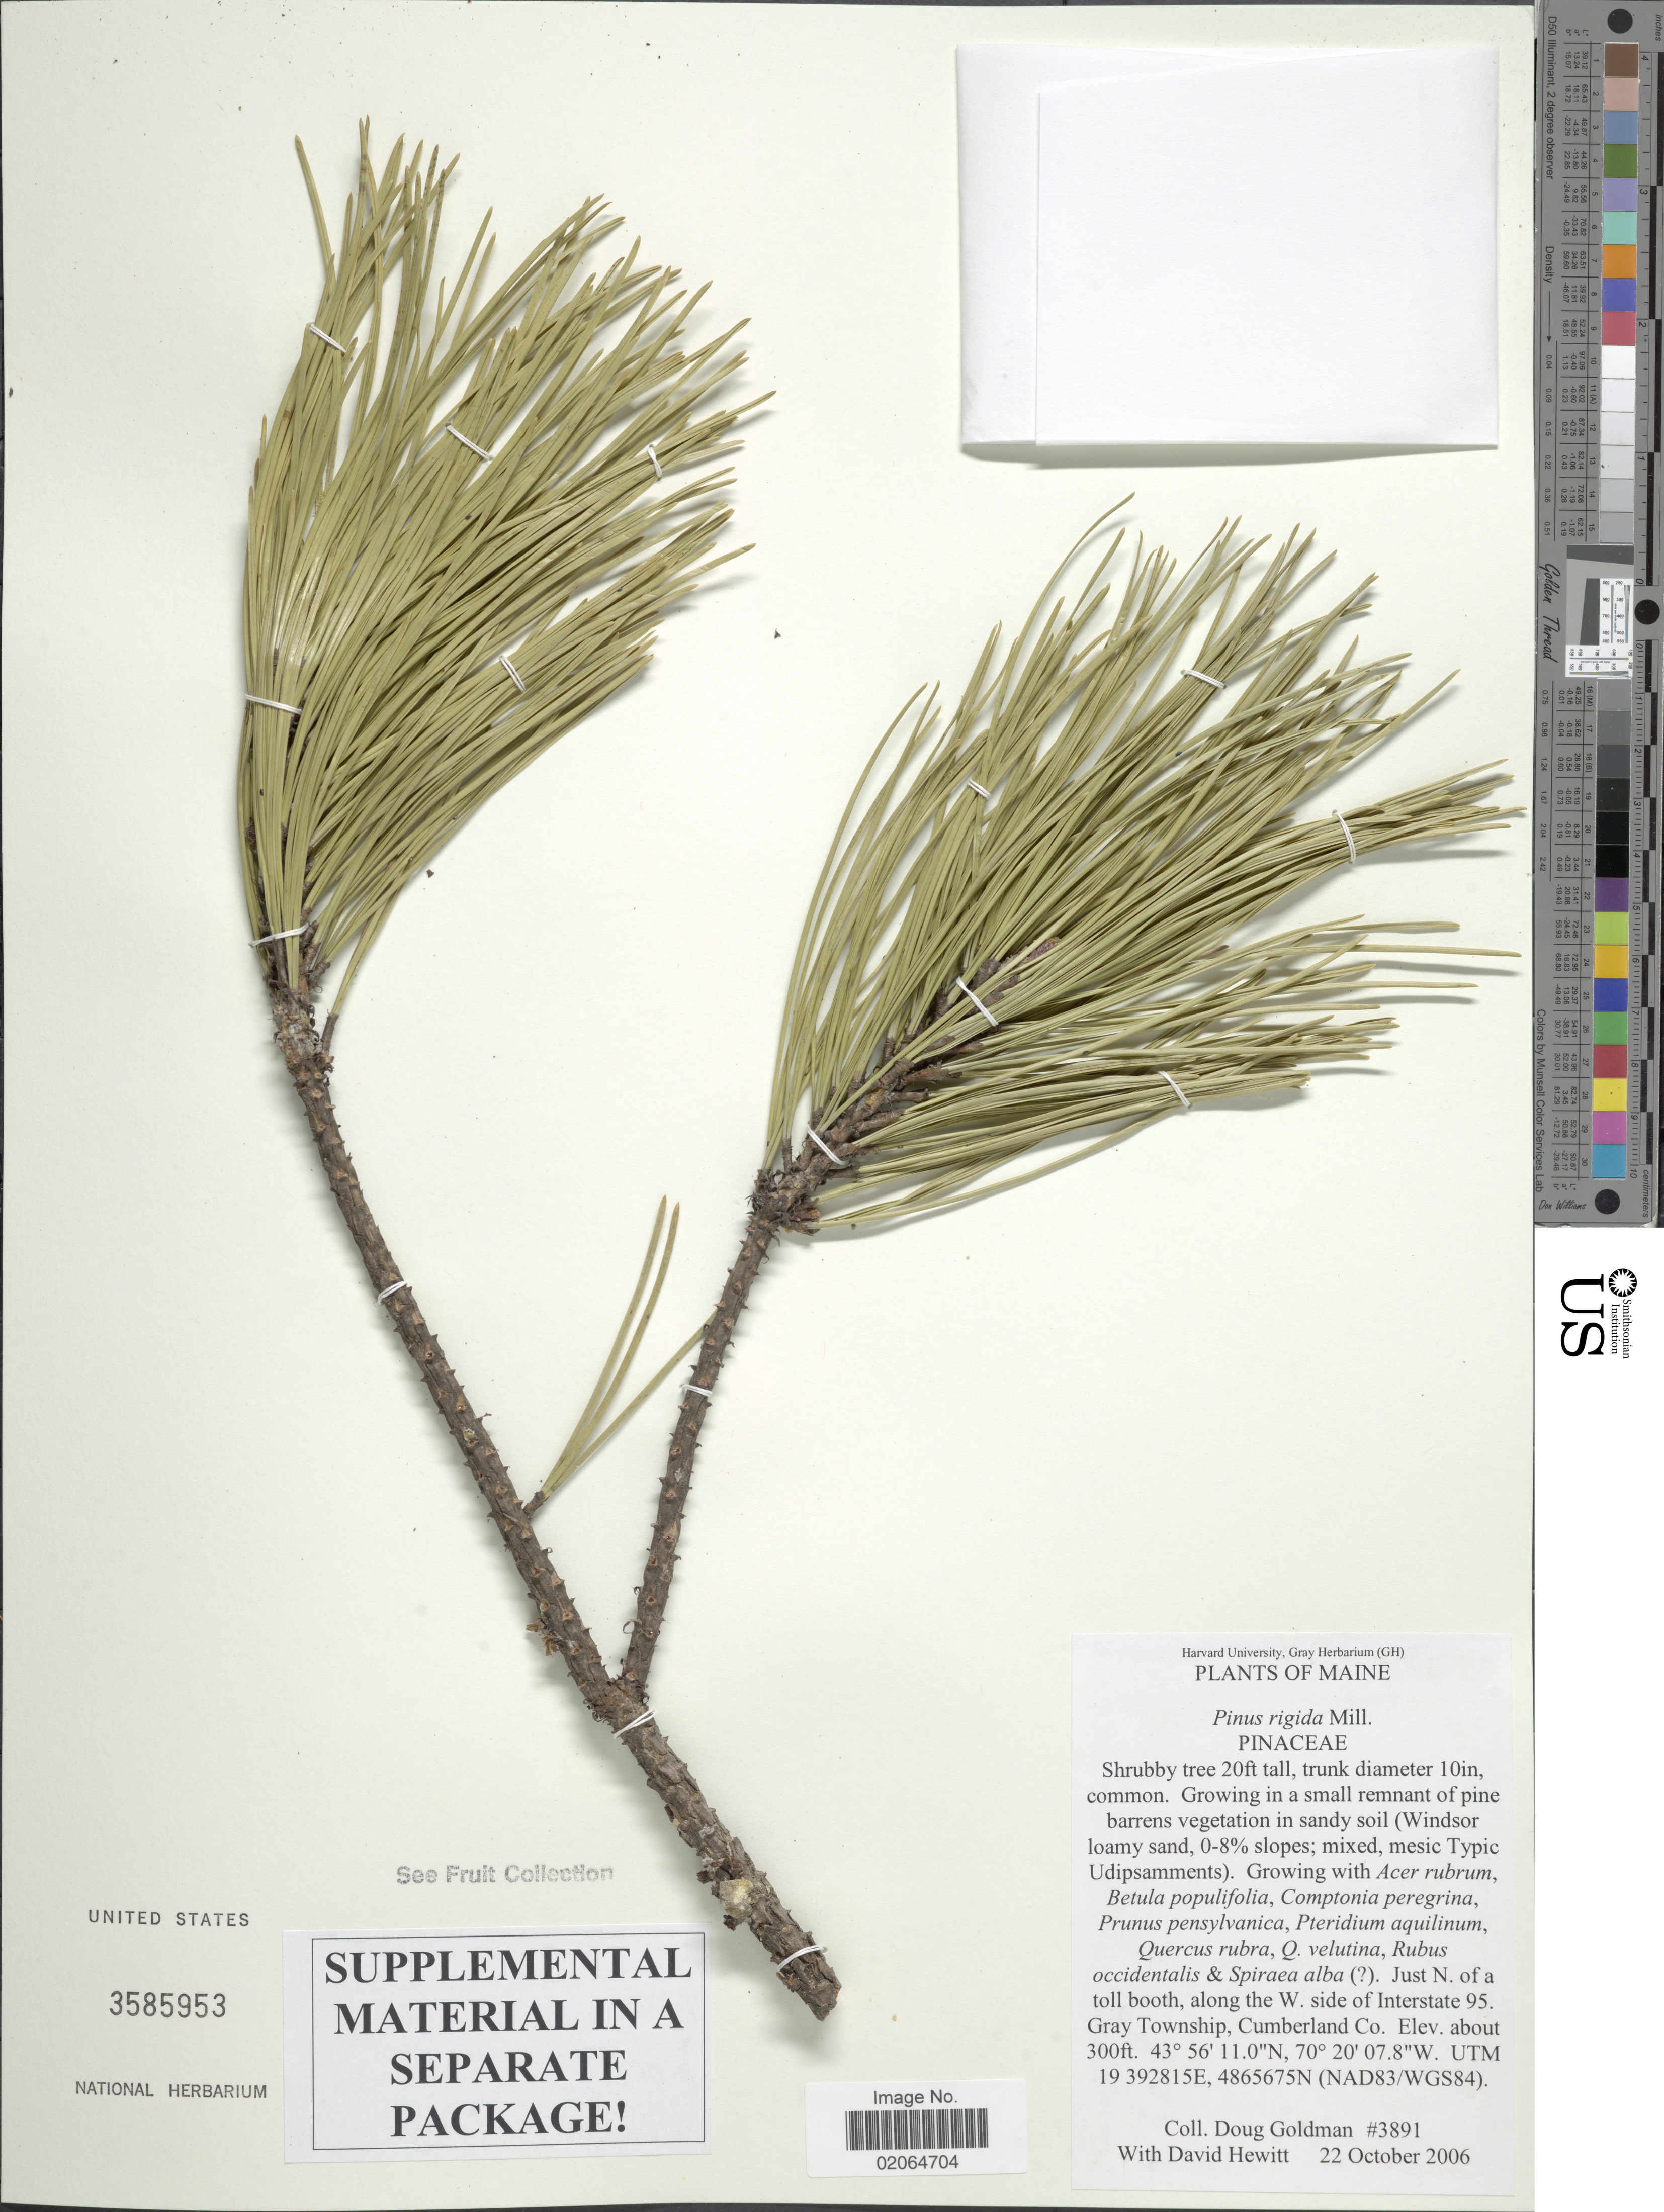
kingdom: Plantae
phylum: Tracheophyta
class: Pinopsida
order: Pinales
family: Pinaceae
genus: Pinus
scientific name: Pinus rigida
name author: Mill.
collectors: D. Goldman & D. Hewitt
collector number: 3891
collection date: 2006-10-22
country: United States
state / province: Maine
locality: Just N. of a toll booth, along the W. side of Interstate 95. Gray Township, Cumberland Co.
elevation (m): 91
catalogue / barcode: US 3585953